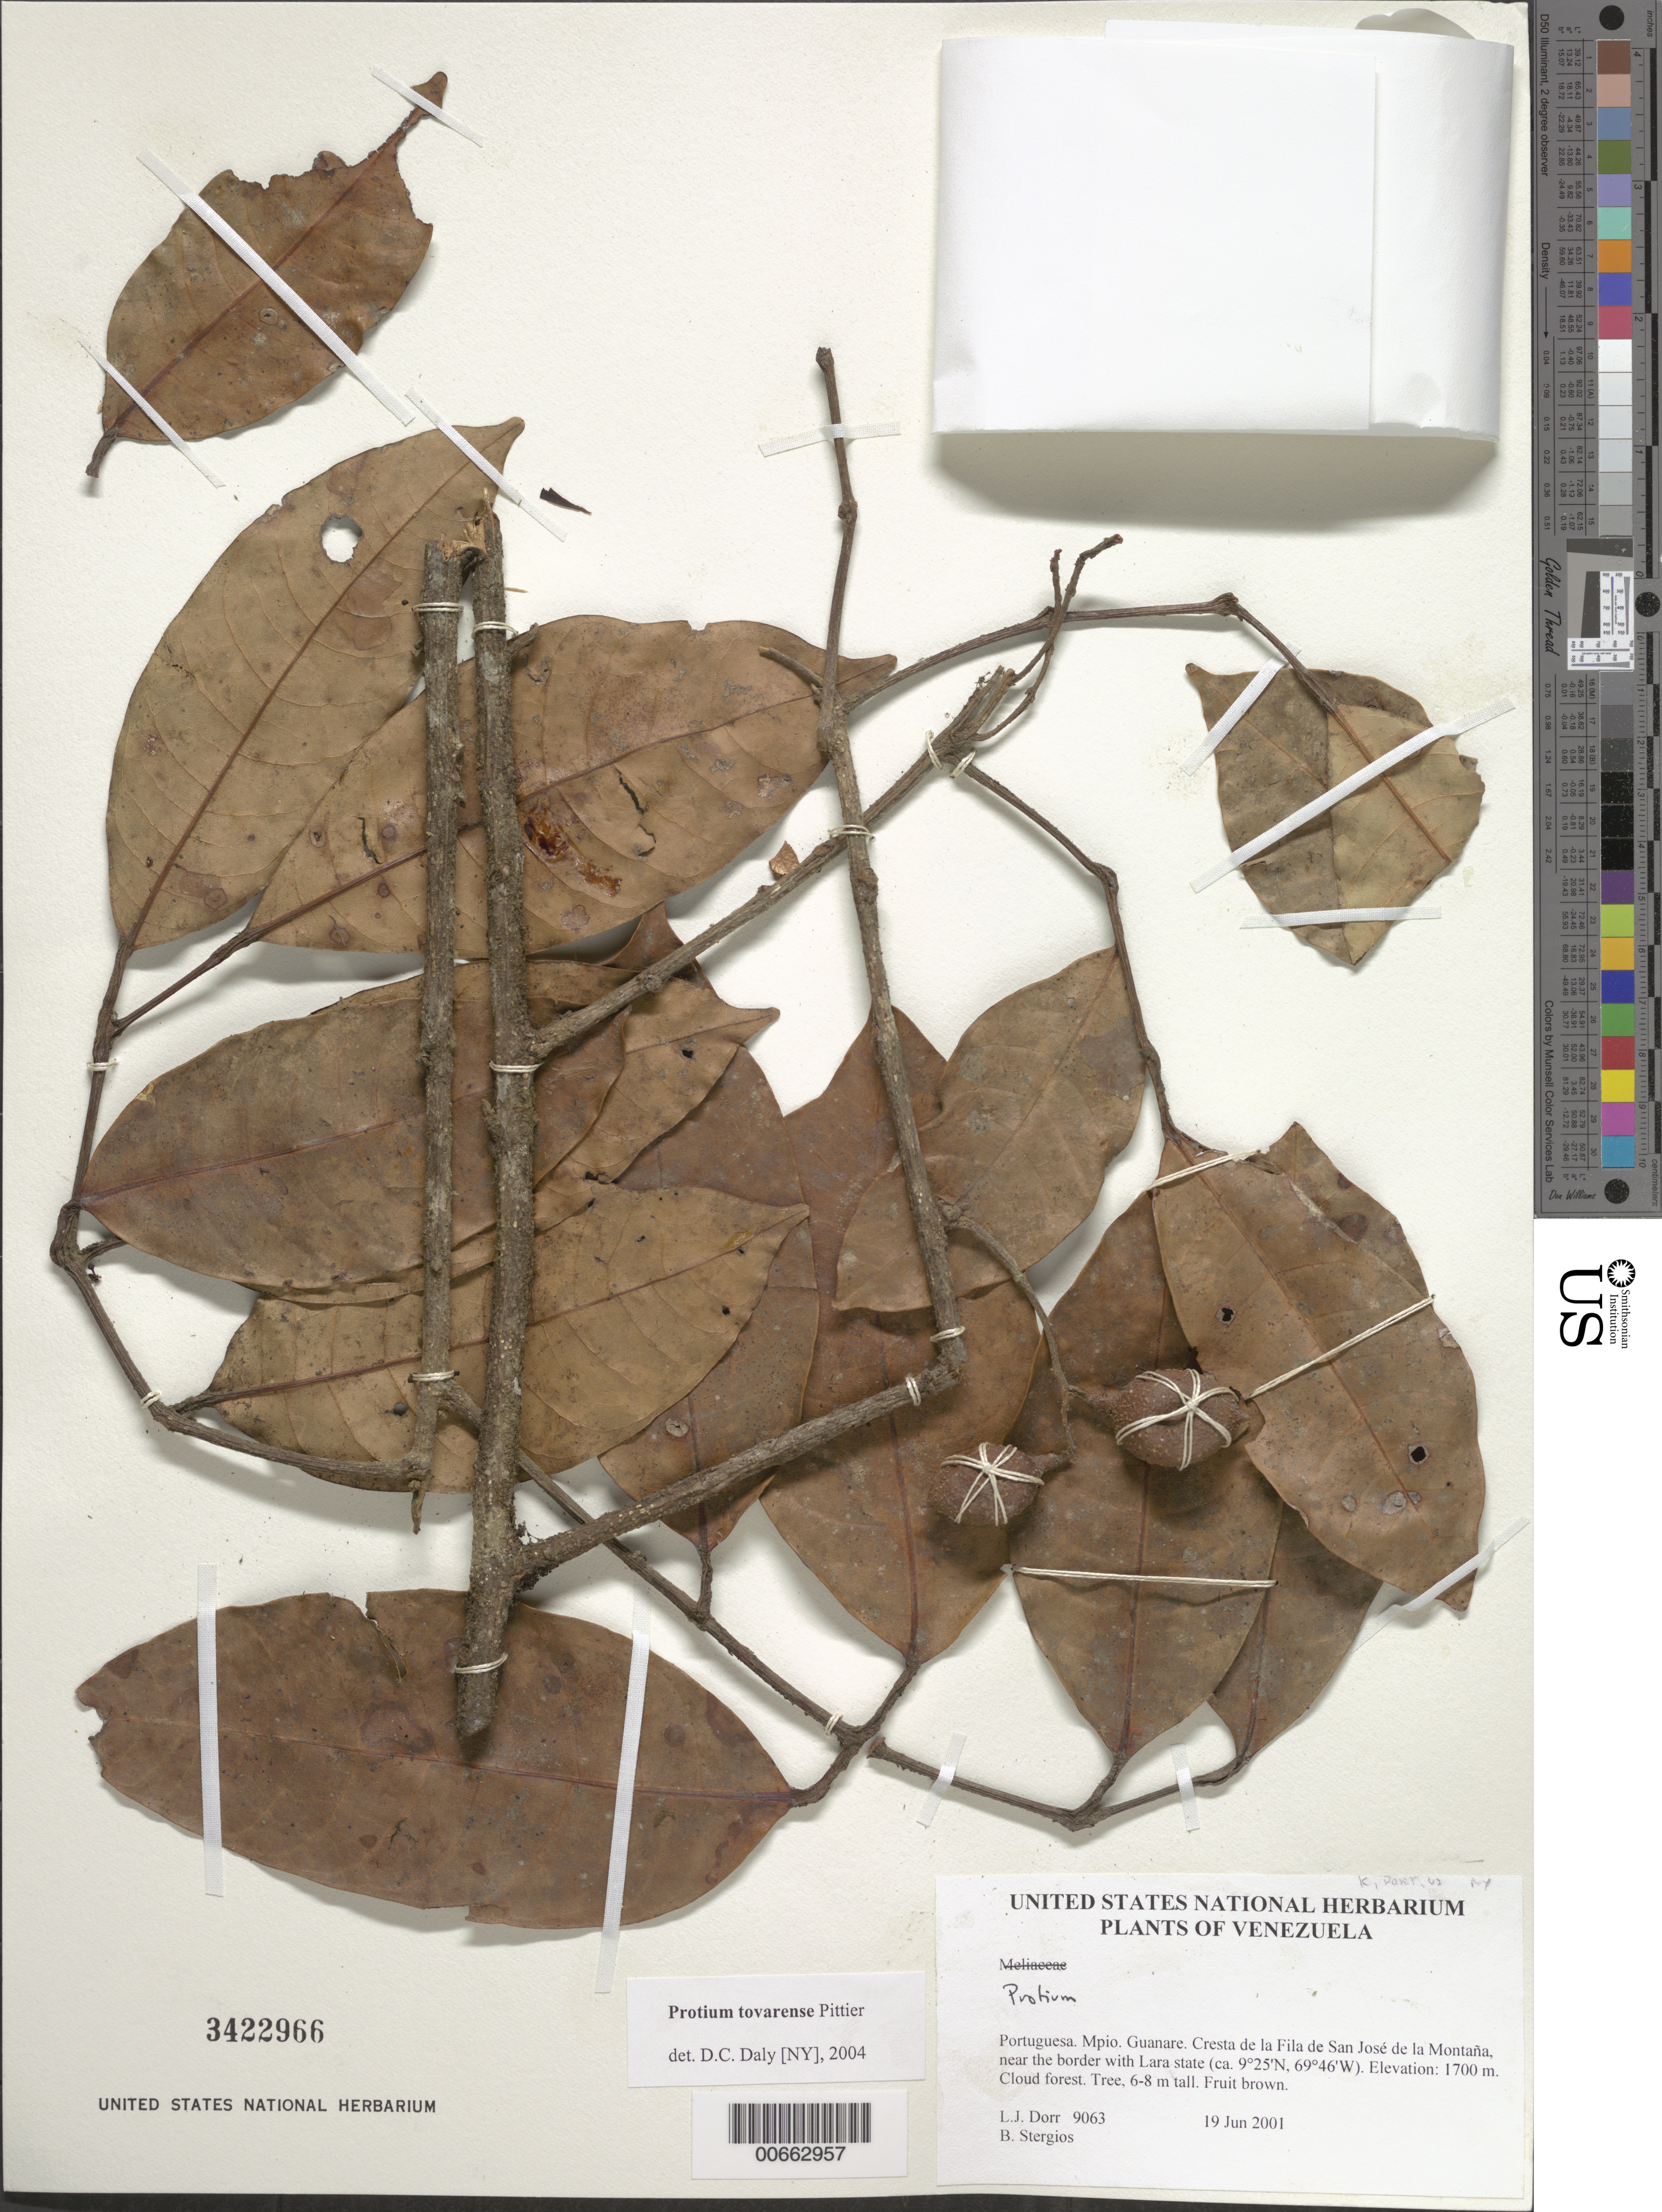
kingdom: Plantae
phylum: Tracheophyta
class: Magnoliopsida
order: Sapindales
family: Meliaceae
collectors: L. J. Dorr & B. G. Stergios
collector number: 9063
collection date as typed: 19 Jun 2001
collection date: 2001-06-19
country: Venezuela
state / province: Portuguesa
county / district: Guanare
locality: Cresta de la Fila de San José de la Montaña, near the border with Lara state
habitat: Cloud forest.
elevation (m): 1700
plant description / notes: CAS, CTES, F, K, MO, NY, PORT, US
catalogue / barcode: US 3422966